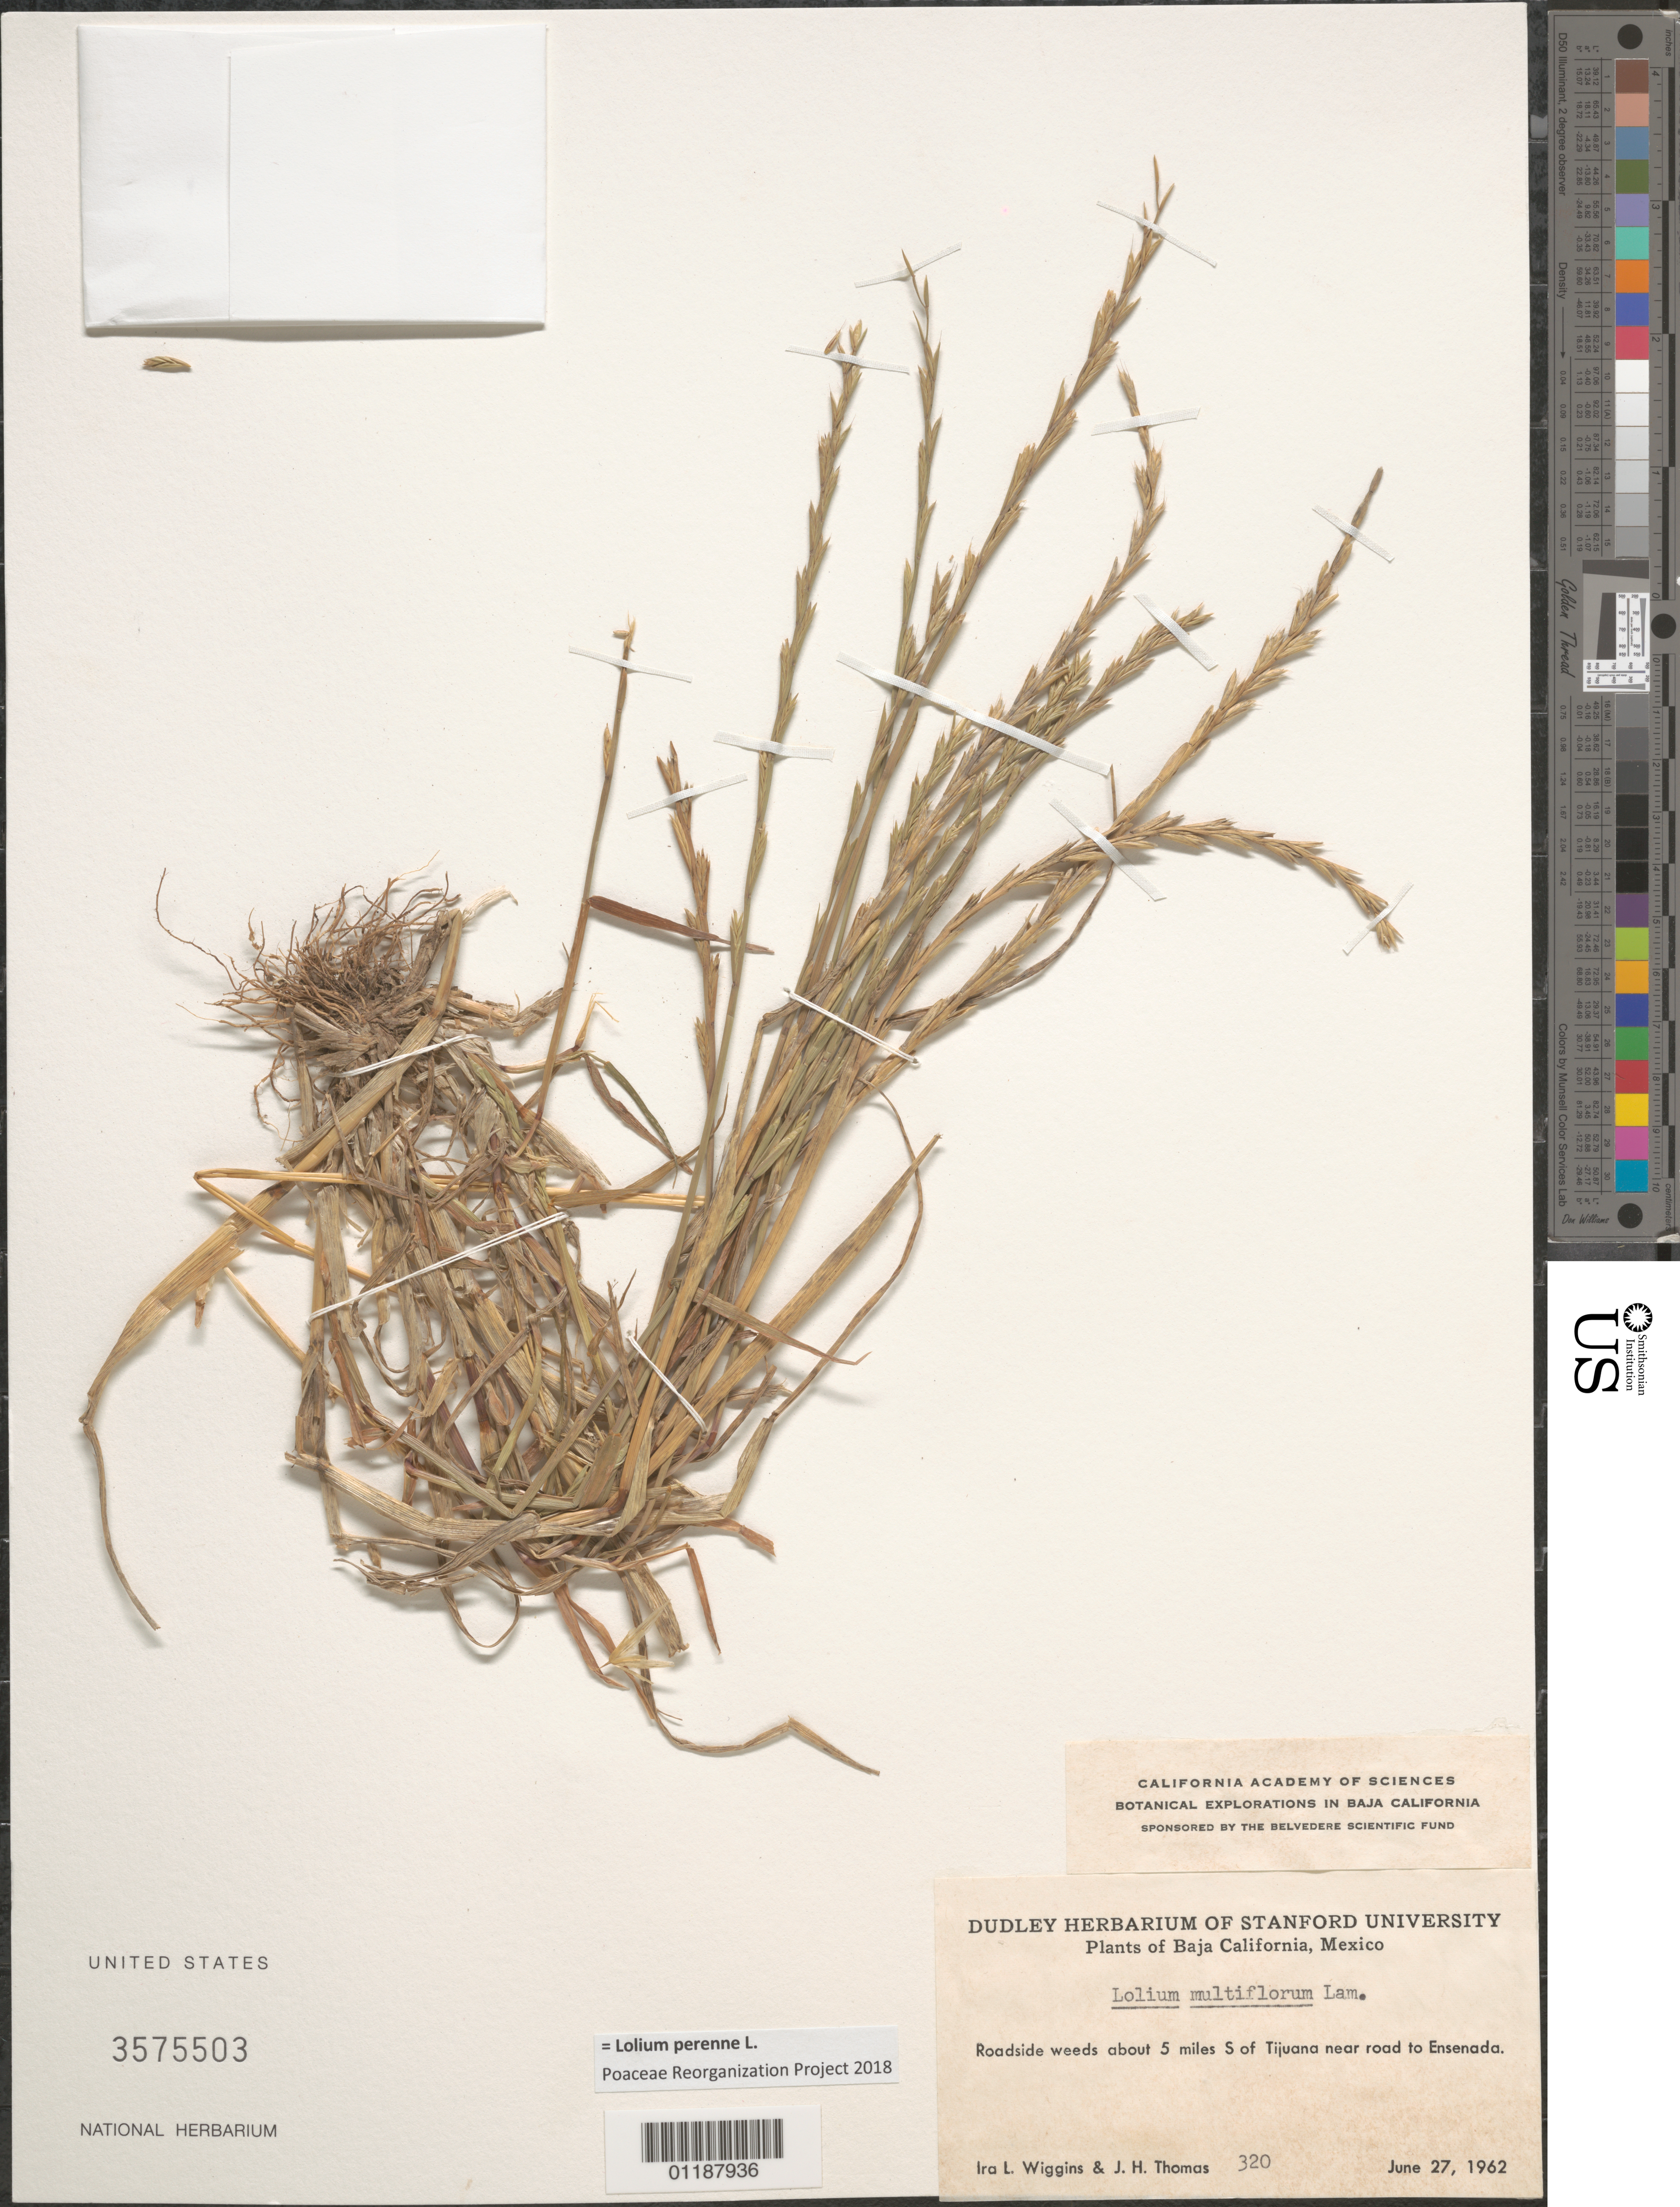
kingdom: Plantae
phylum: Tracheophyta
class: Liliopsida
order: Poales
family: Poaceae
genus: Lolium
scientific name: Lolium perenne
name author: L.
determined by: Poaceae Reorganization Project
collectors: I. L. Wiggins & J. H. Thomas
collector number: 320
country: Mexico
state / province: Baja California Norte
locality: S of Tijuana near road to Ensenada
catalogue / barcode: US 3575503